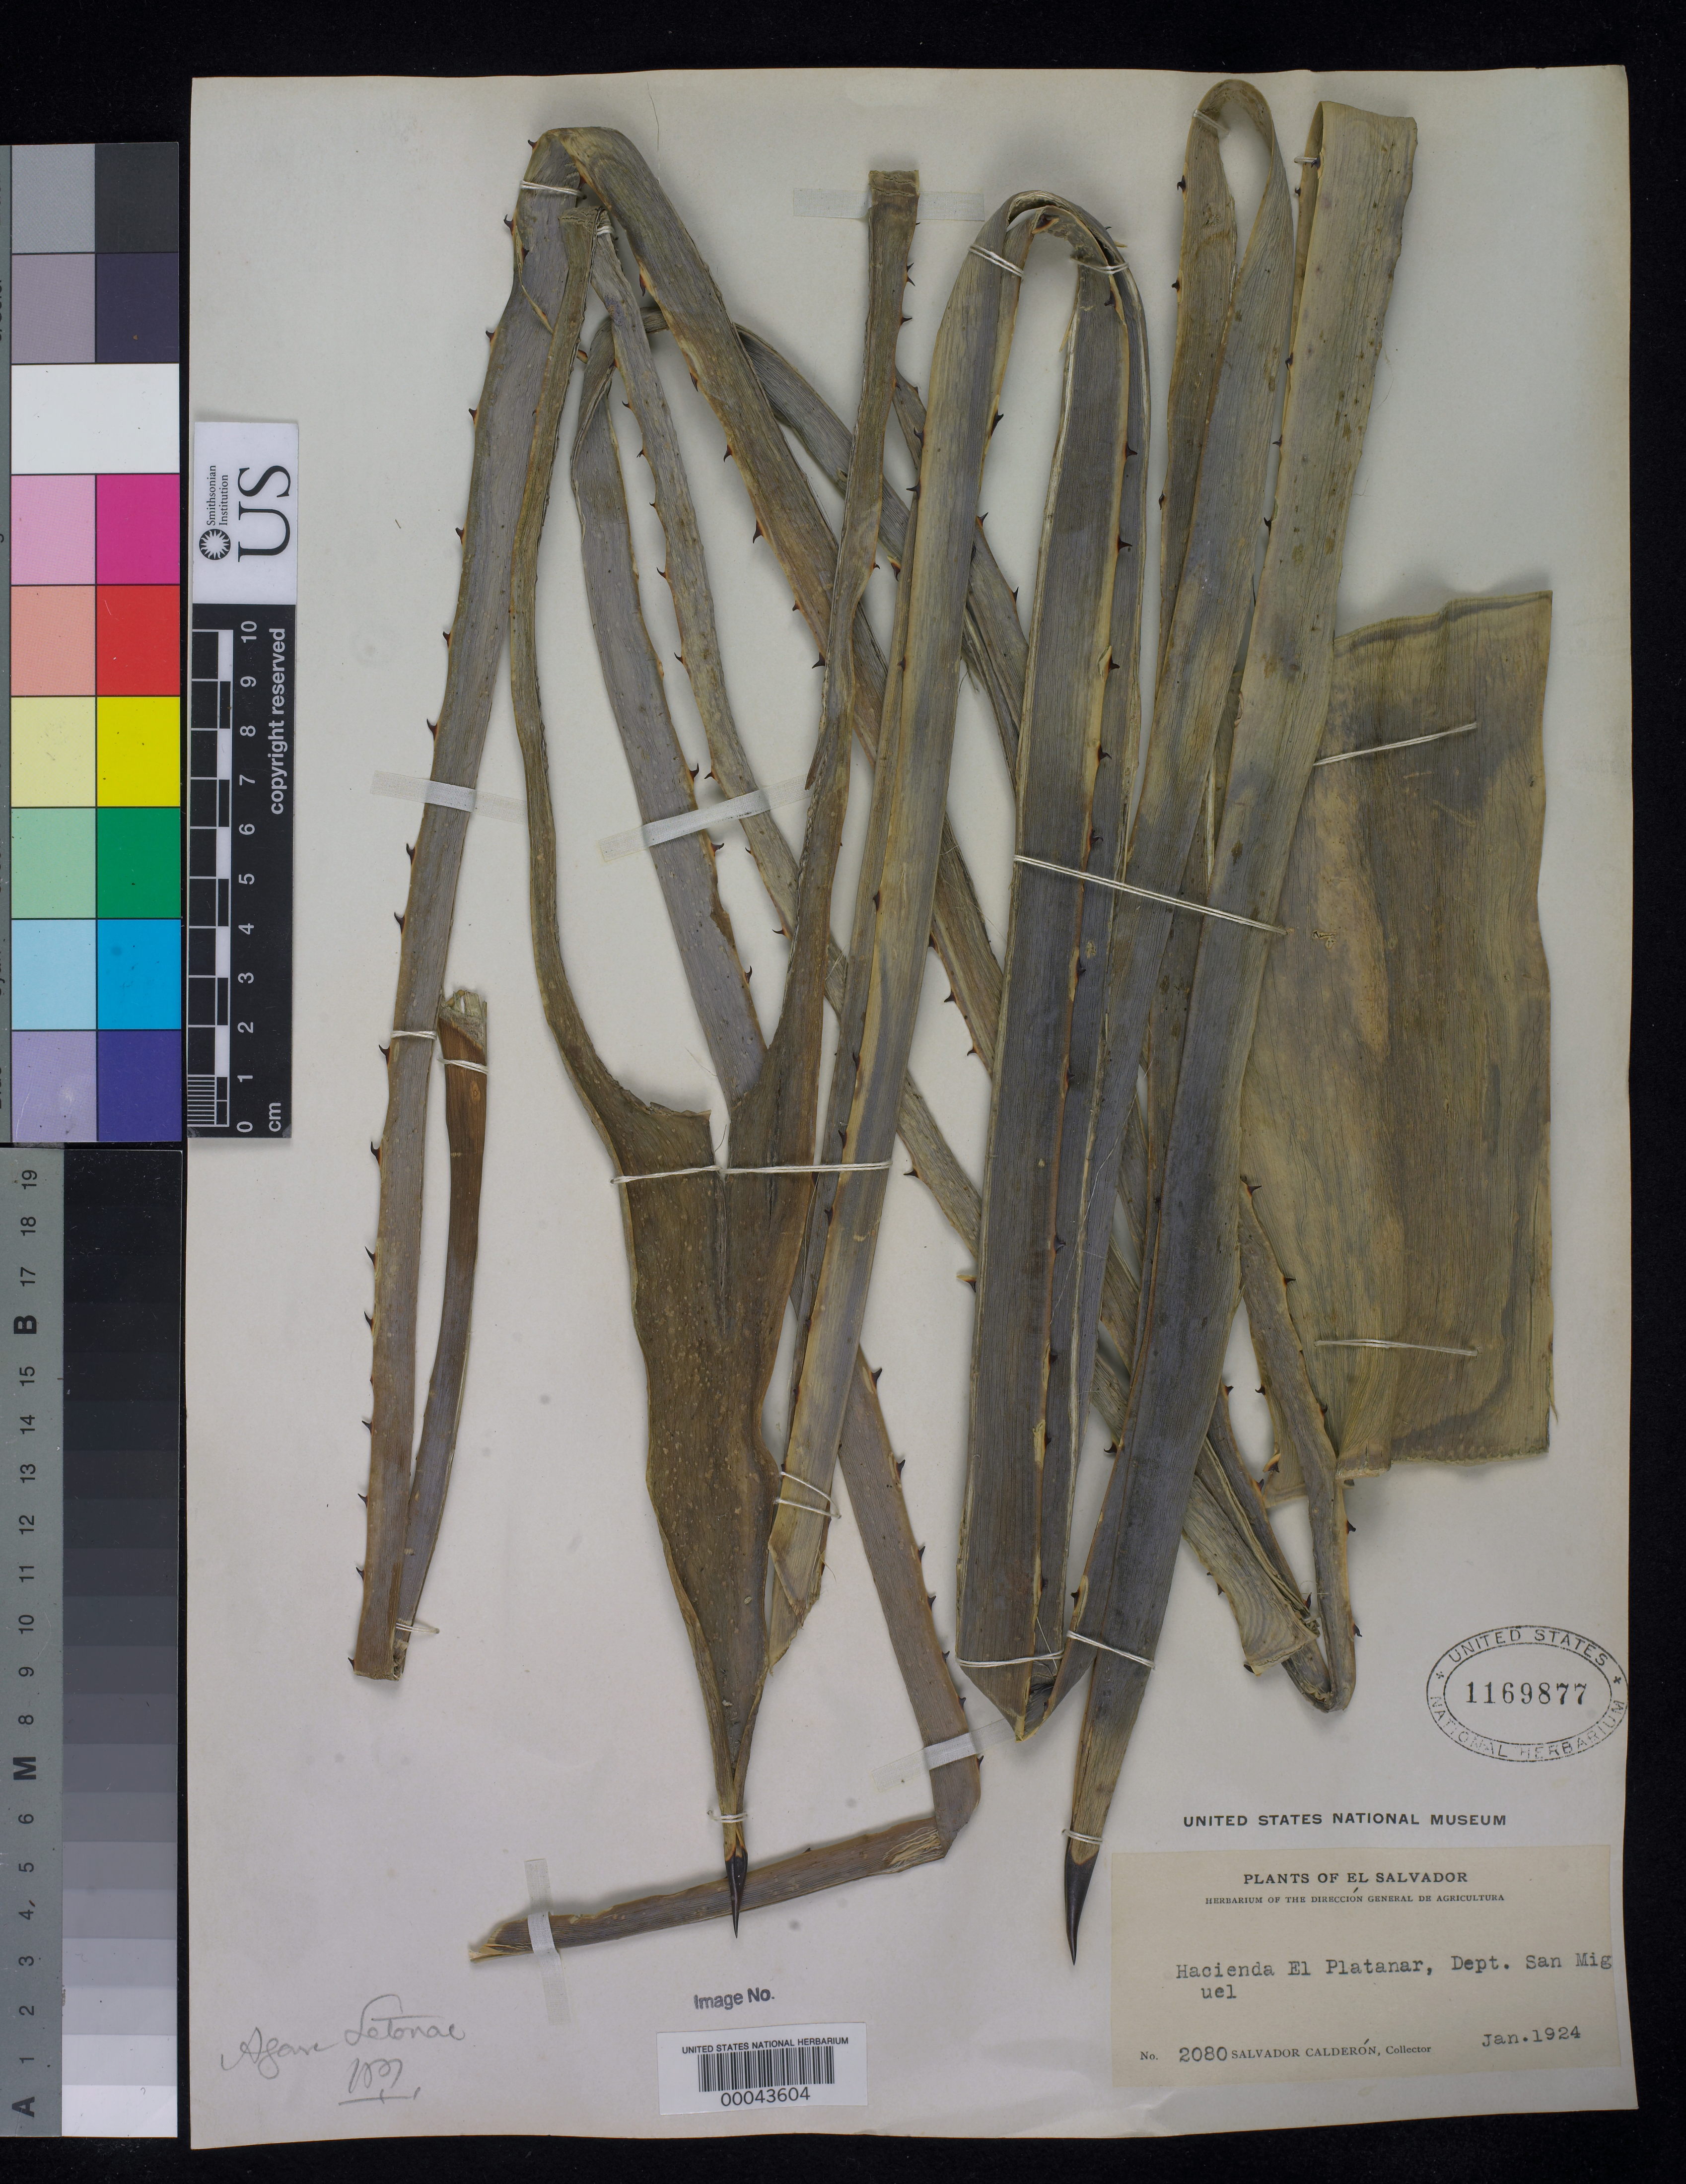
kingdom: Plantae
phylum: Tracheophyta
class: Liliopsida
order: Asparagales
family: Asparagaceae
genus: Agave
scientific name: Agave angustifolia var. letonae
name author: (F.W. Taylor ex Trel.) Gentry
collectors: S. Calderón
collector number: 2080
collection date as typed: Jan 1924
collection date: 1924-01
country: El Salvador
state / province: San Miguel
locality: Hacienda el platanar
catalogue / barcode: US 1169877